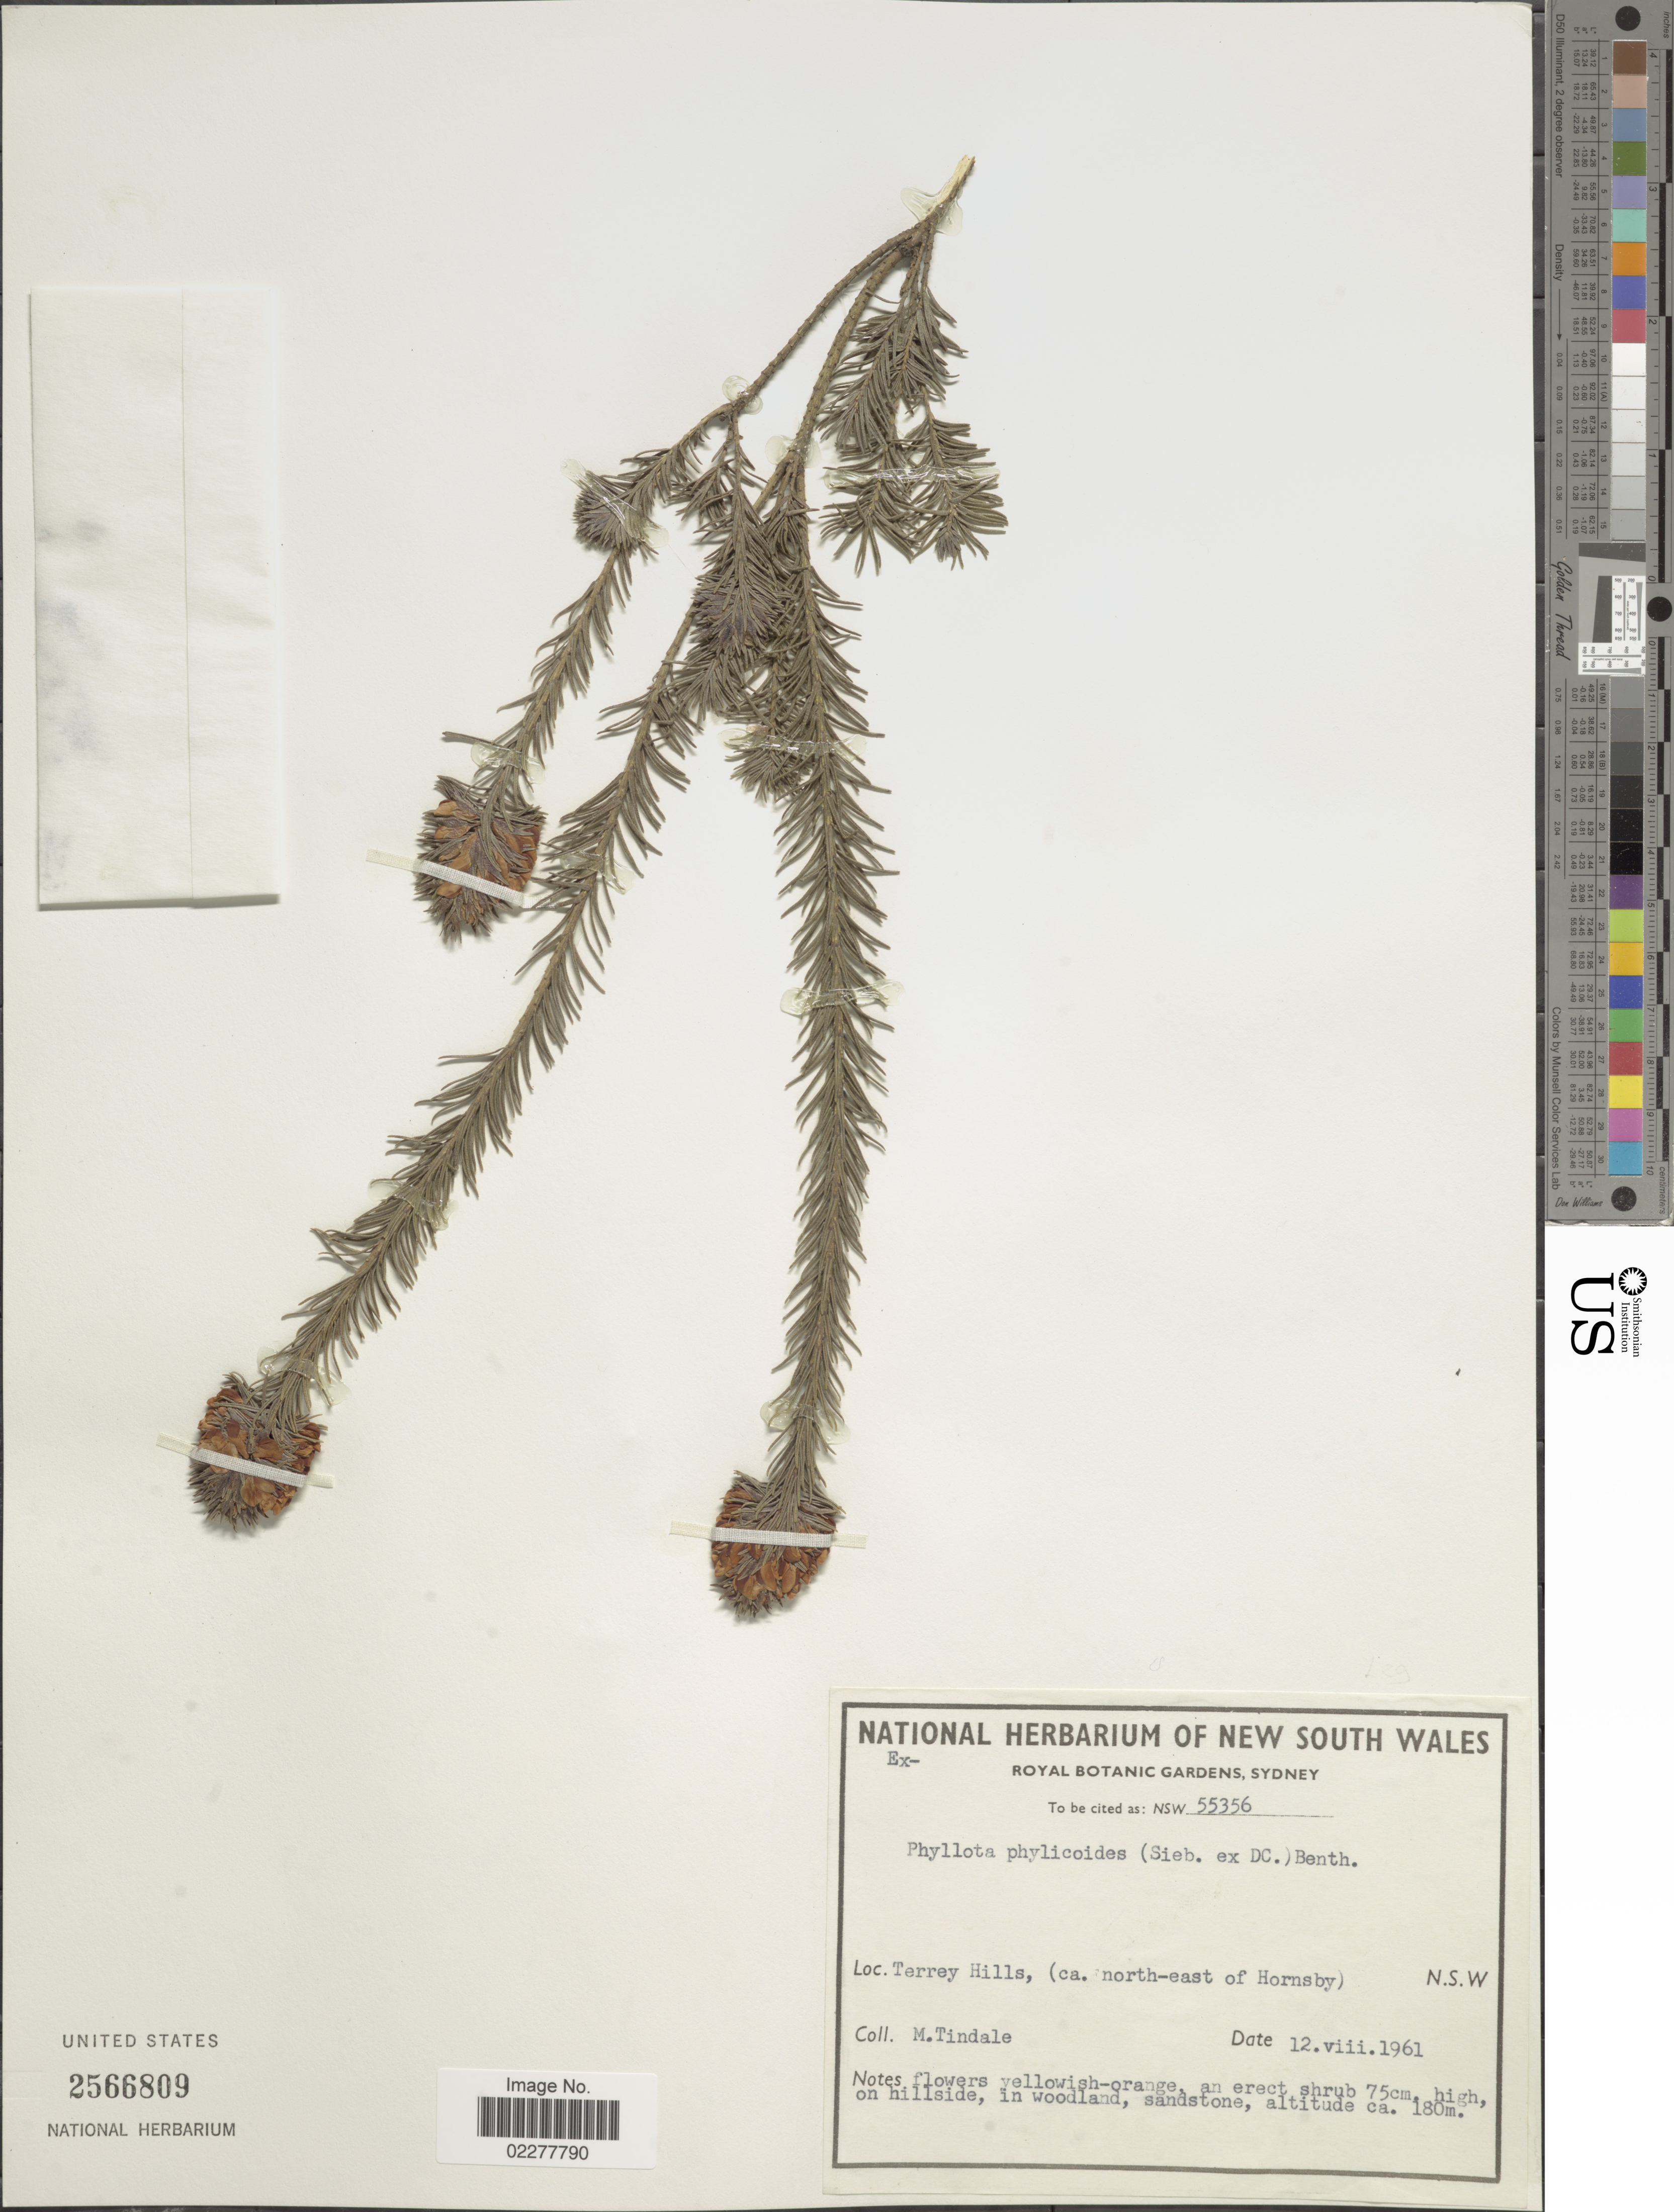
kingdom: Plantae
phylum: Tracheophyta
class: Magnoliopsida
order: Fabales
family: Fabaceae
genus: Phyllota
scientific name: Phyllota phylicoides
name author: Benth.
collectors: M. D. Tindale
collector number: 55356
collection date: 1961-08-12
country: Australia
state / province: New South Wales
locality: Terrey Hills , (ca. north-east of Hornsby) N.S.W.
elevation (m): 180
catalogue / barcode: US 2566809